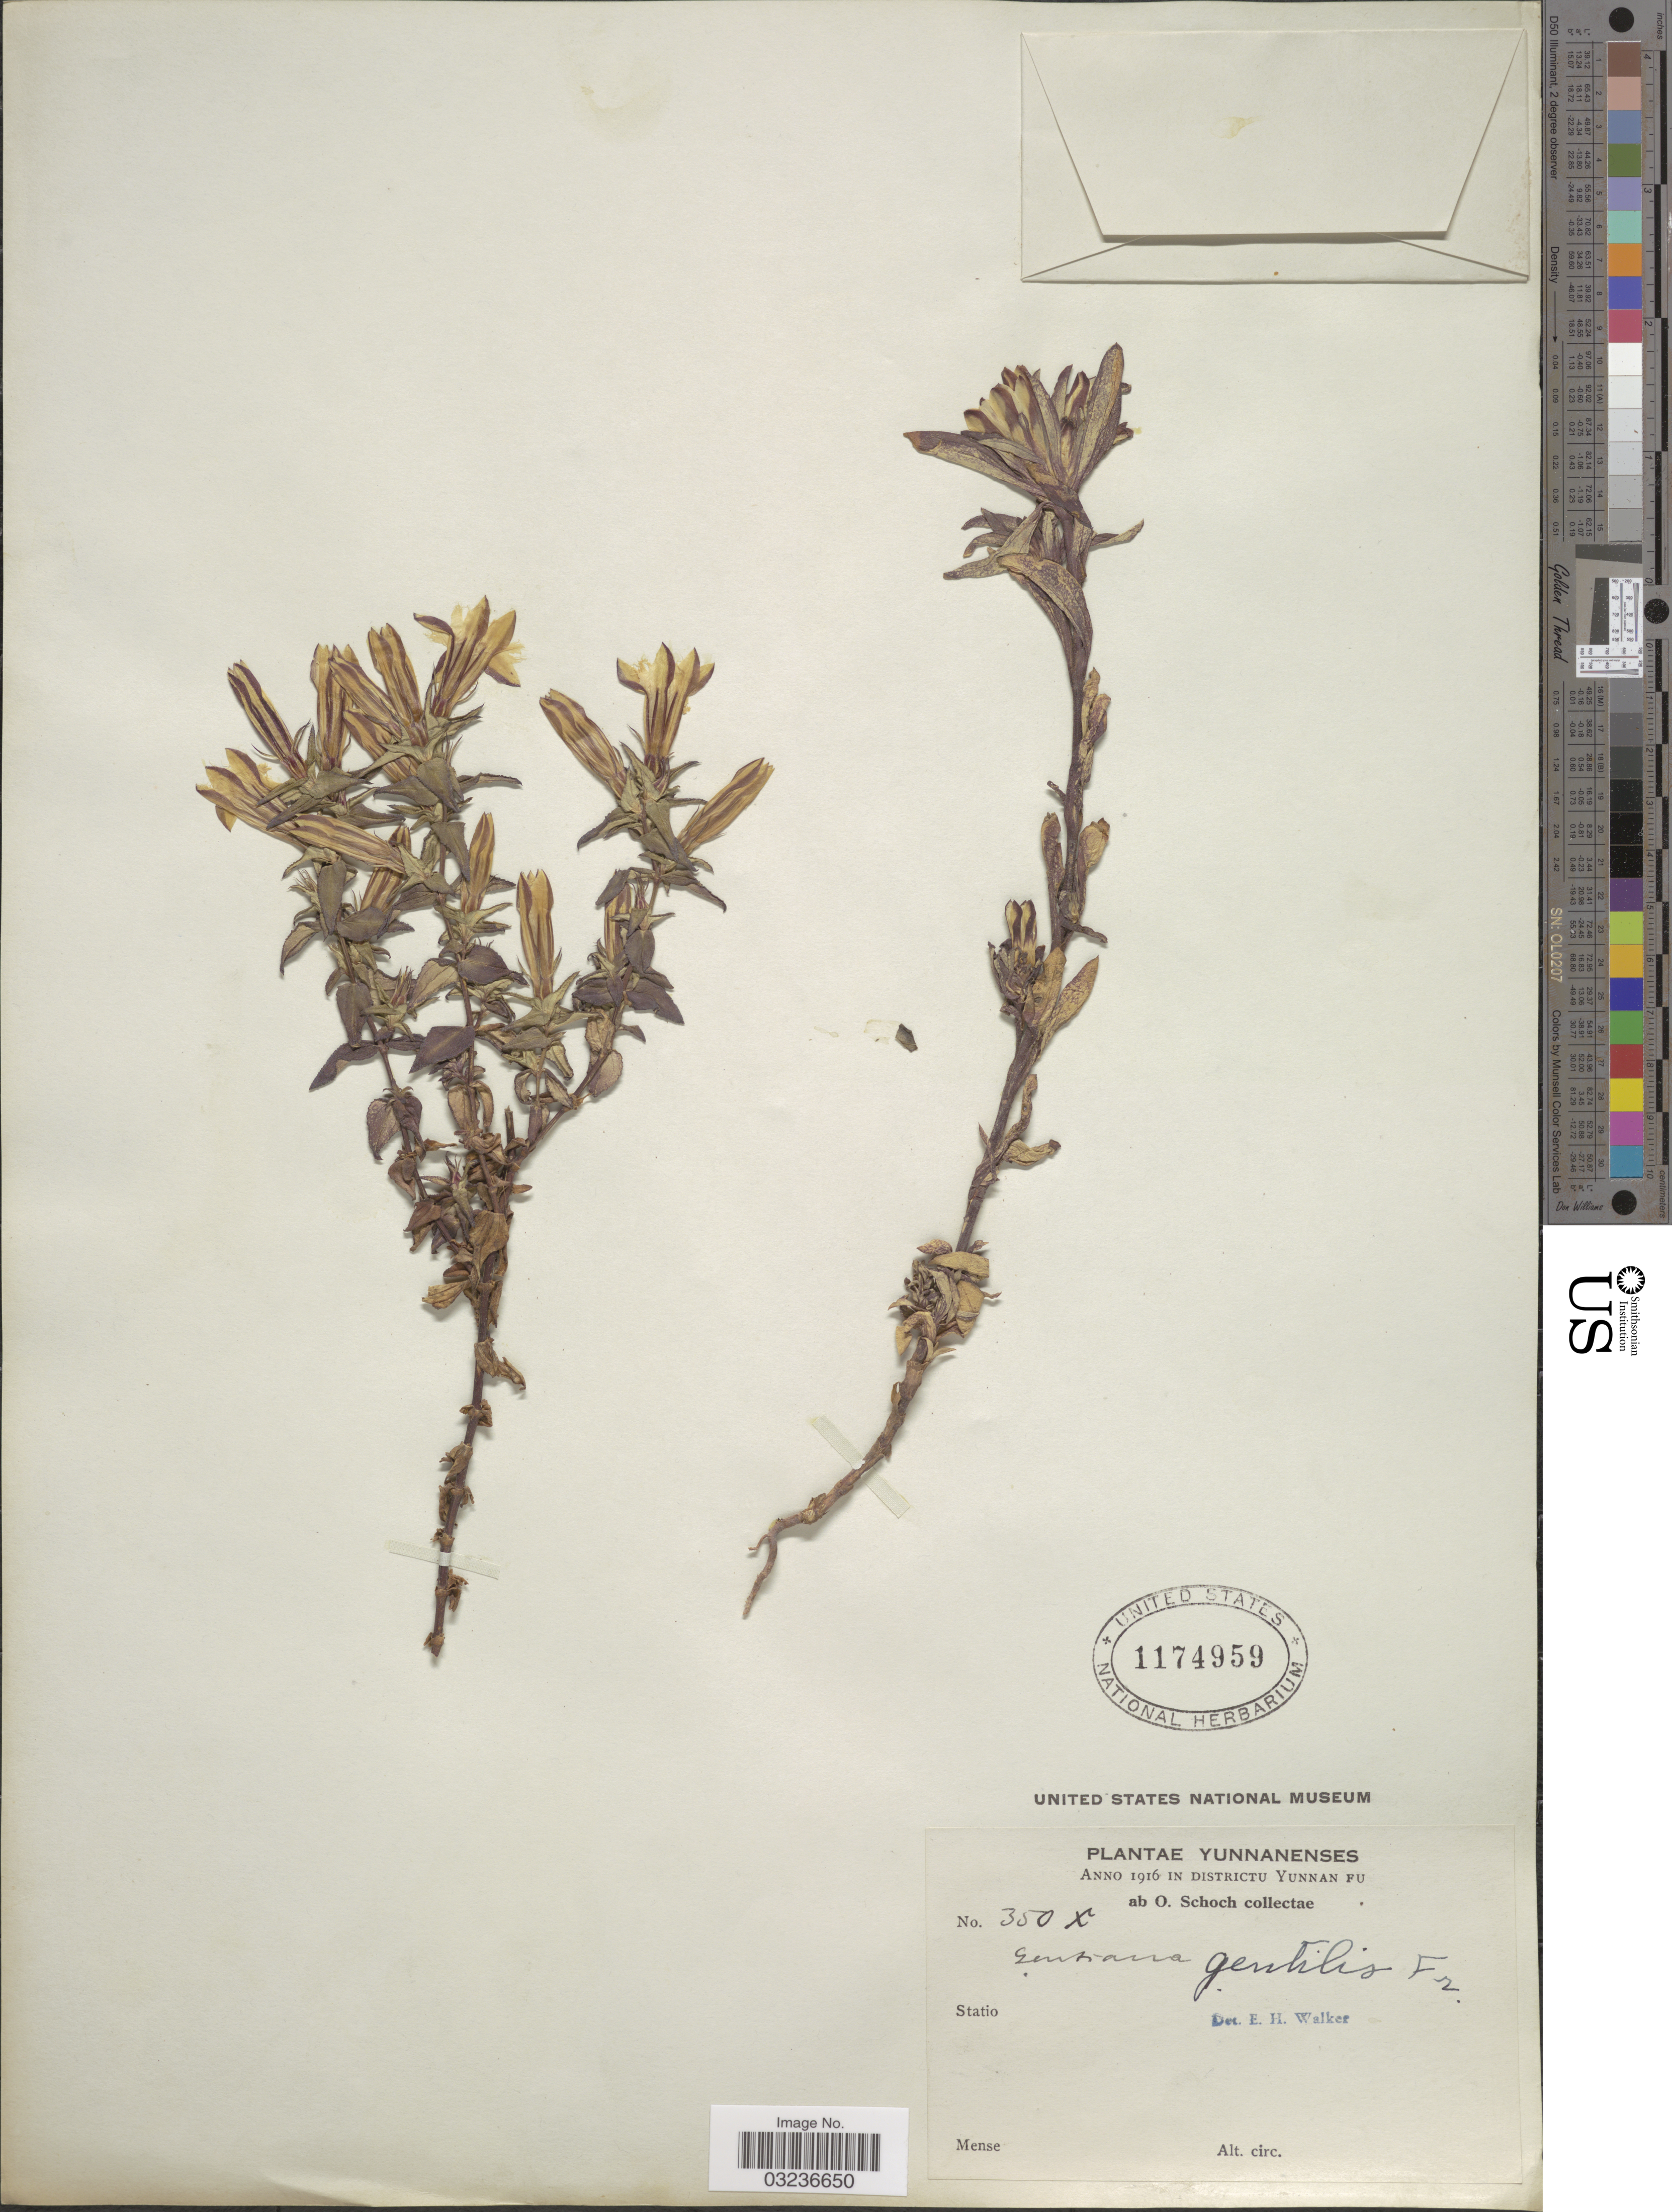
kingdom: Plantae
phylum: Tracheophyta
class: Magnoliopsida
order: Gentianales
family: Gentianaceae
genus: Gentiana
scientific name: Gentiana gentilis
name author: Franch.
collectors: O. Schoch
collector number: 350x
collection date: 1916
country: China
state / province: Yunnan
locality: In districtu Yunnan Fu.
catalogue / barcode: US 1174959